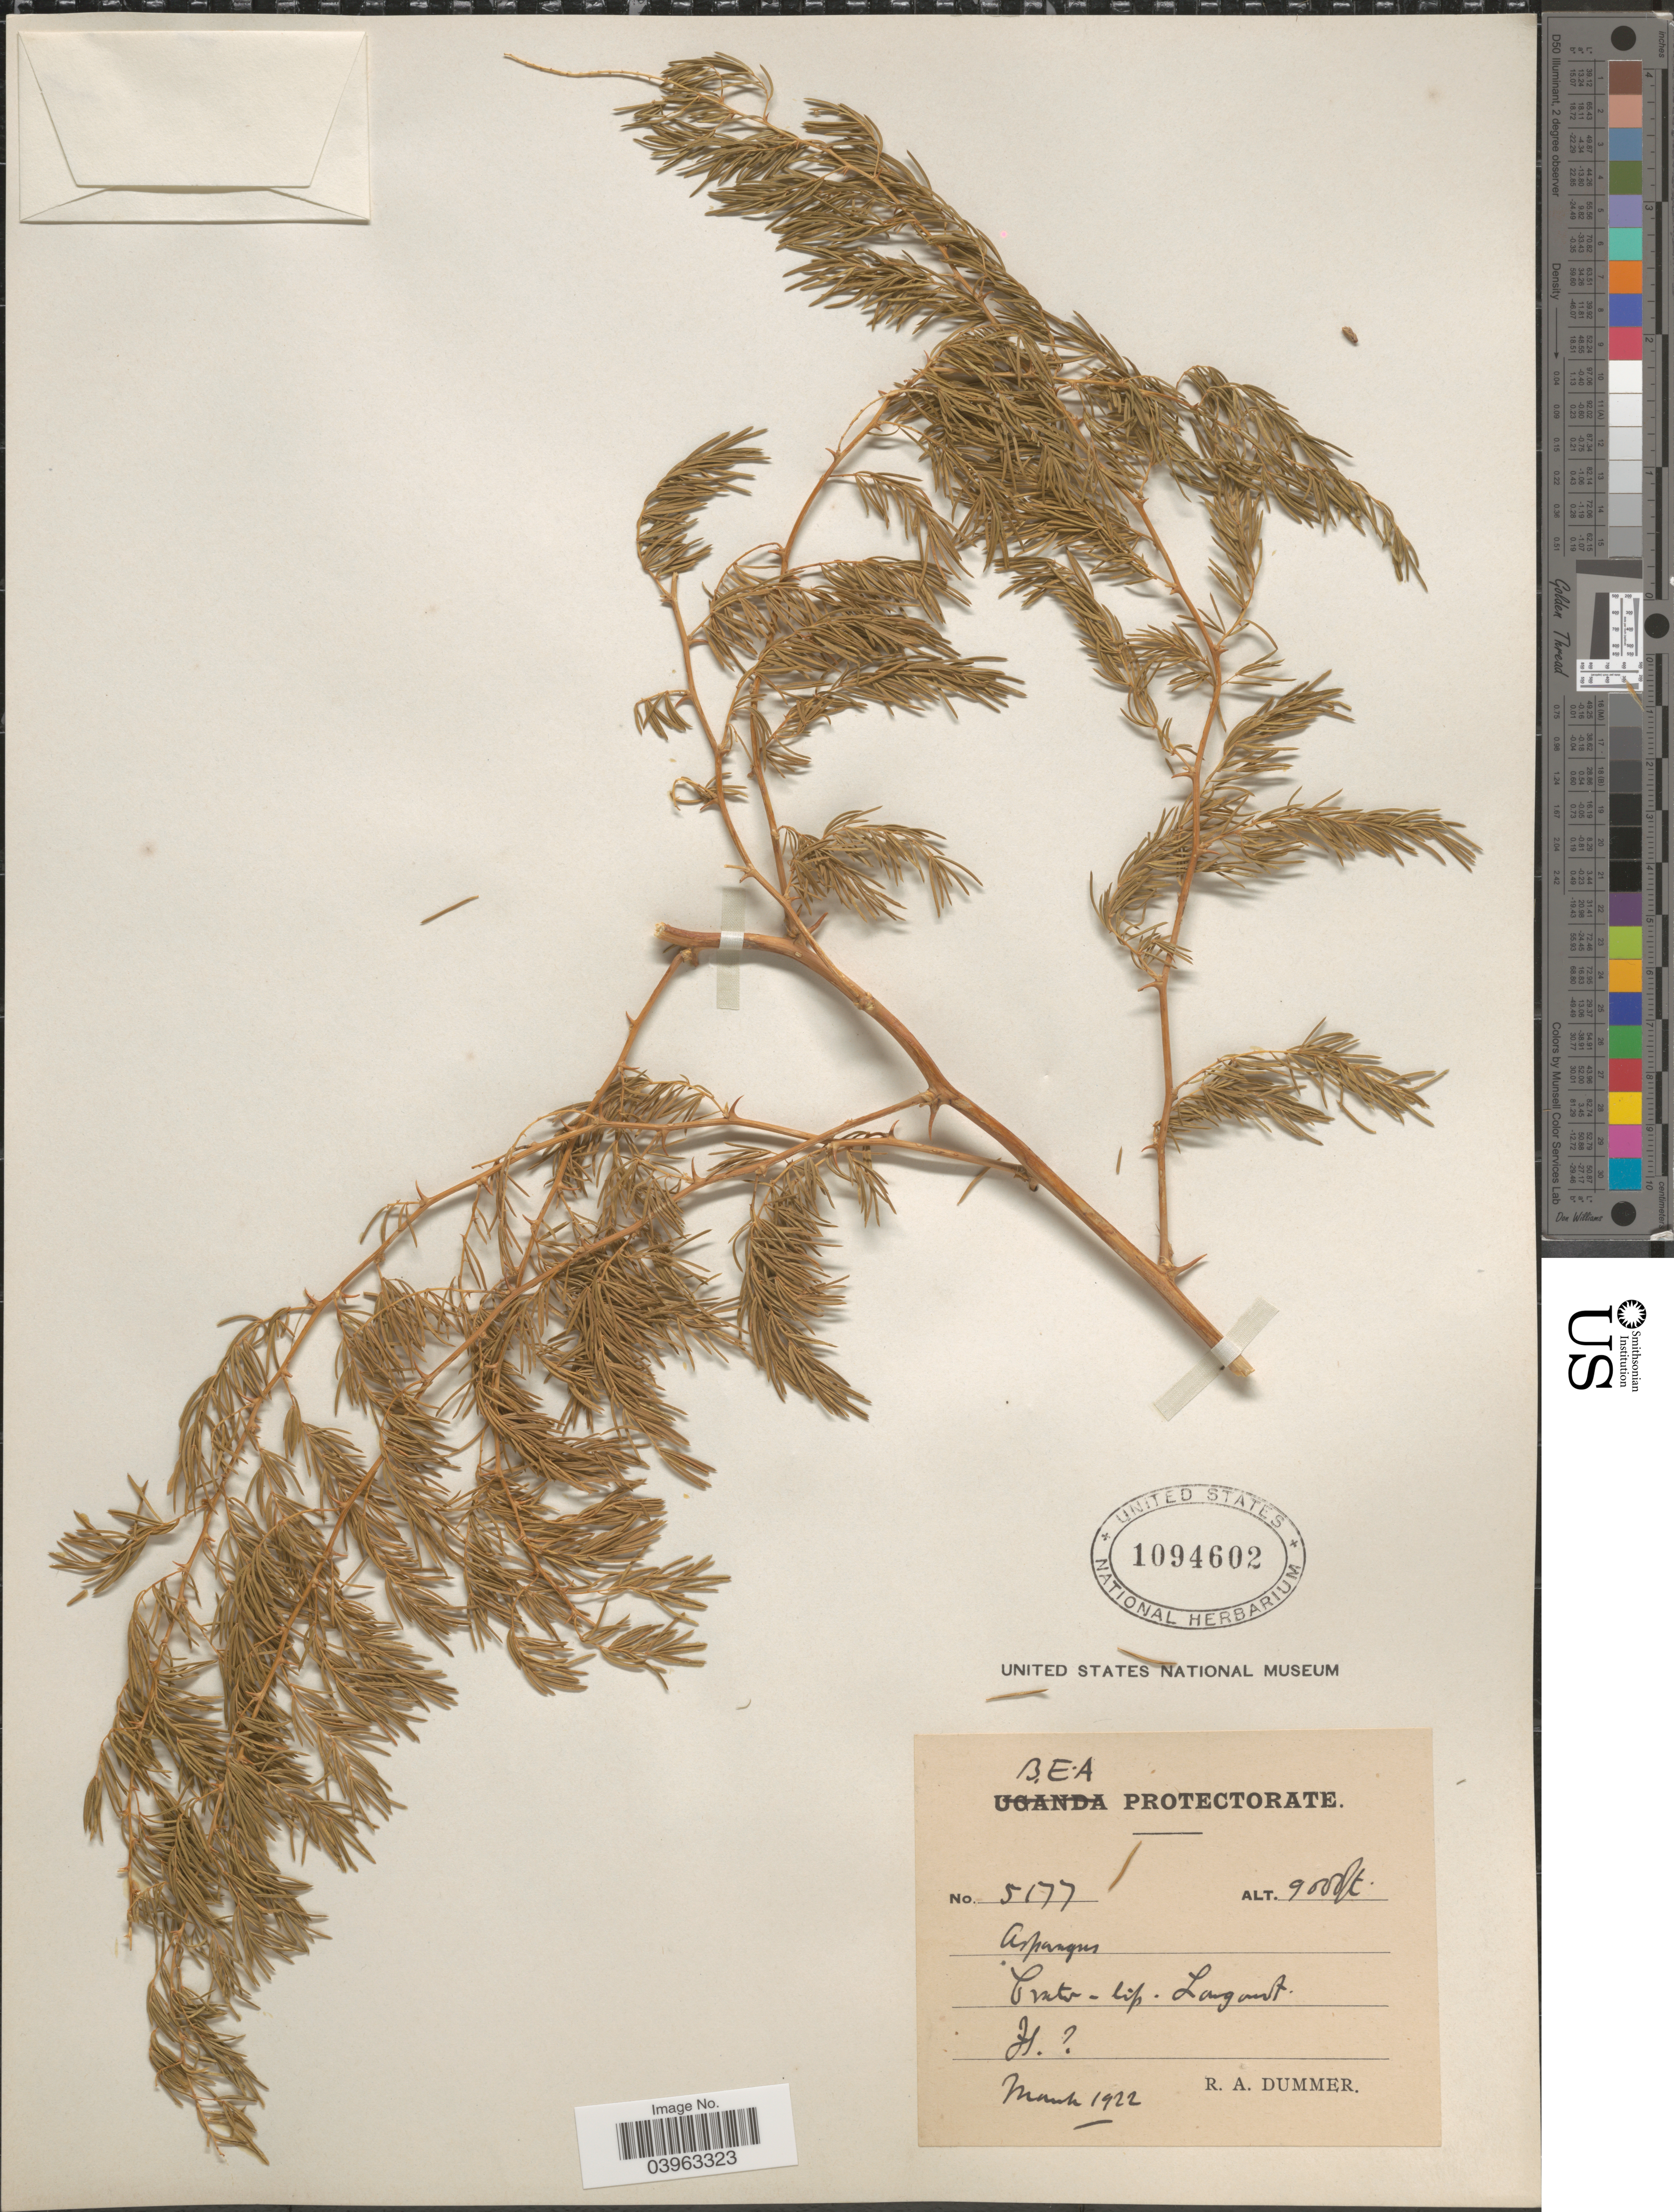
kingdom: Plantae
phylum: Tracheophyta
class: Liliopsida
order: Asparagales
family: Asparagaceae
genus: Asparagus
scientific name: Asparagus sp.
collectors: R. Dümmer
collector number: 5177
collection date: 1922-03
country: Kenya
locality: B.E.A. Protectorate. Longonot.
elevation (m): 2743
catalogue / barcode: US 1094602